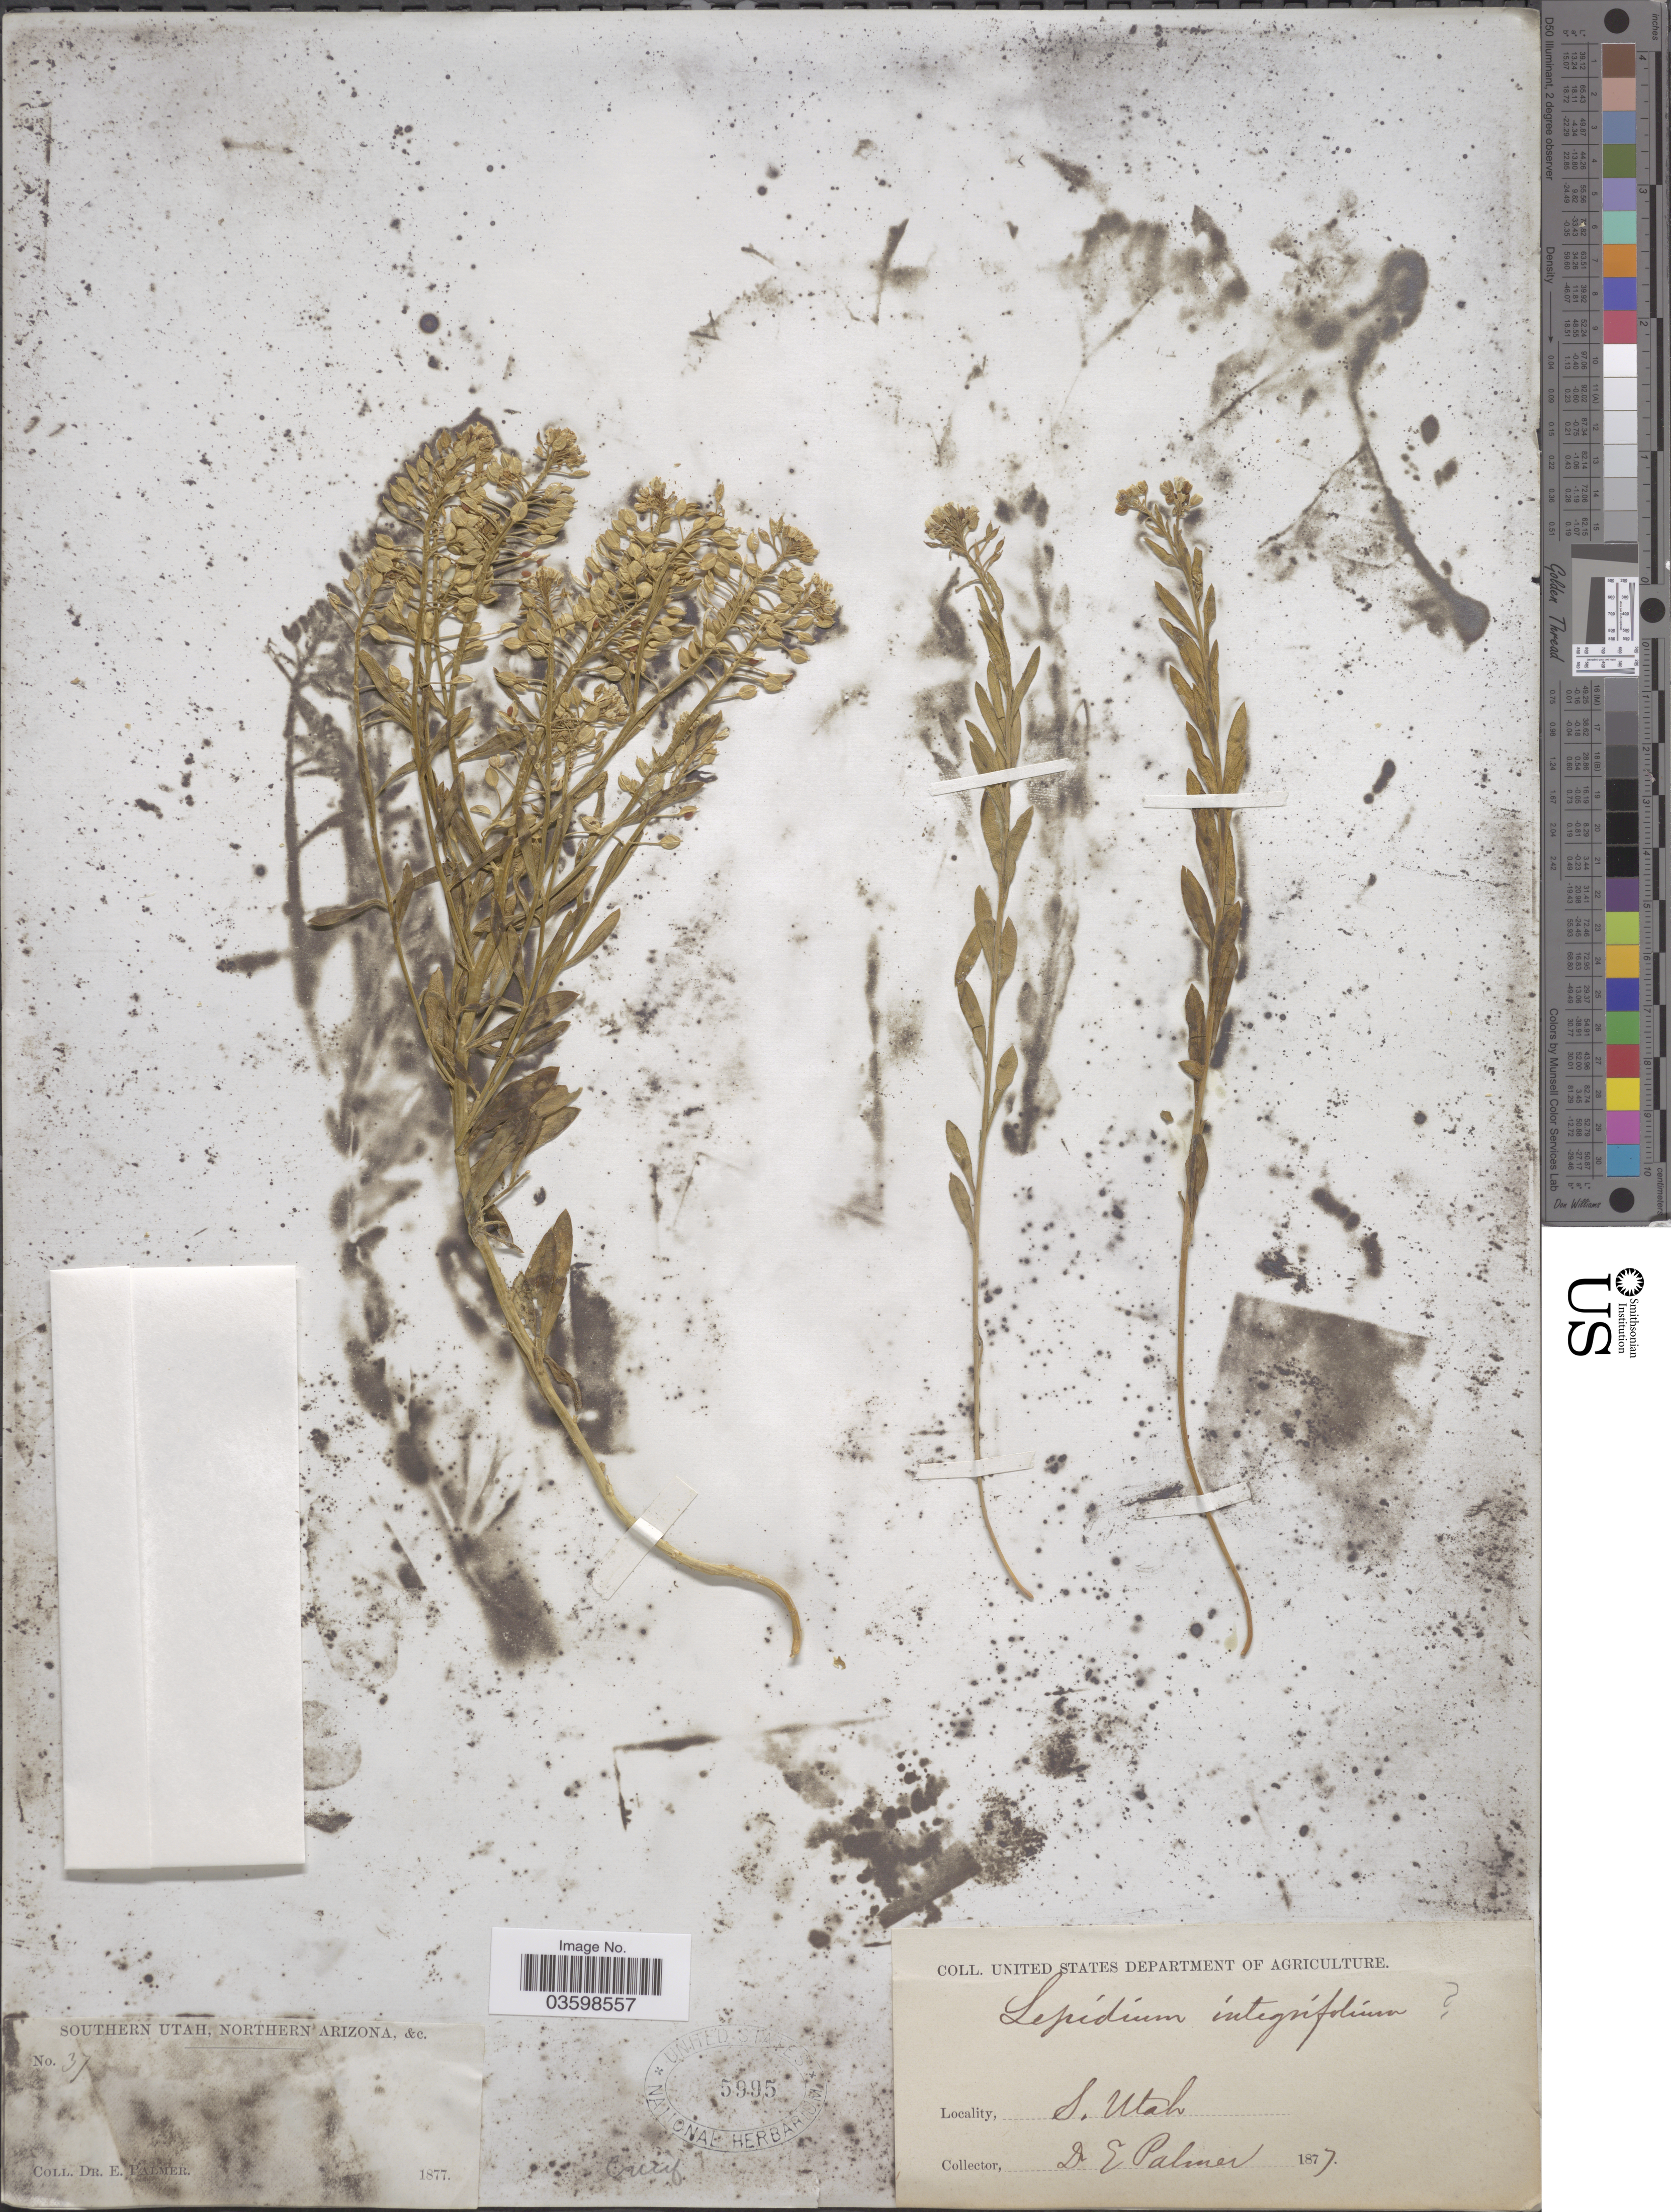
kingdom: Plantae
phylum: Tracheophyta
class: Magnoliopsida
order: Brassicales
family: Brassicaceae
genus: Lepidium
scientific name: Lepidium integrifolium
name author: Nutt.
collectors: E. Palmer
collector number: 37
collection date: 1877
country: United States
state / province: Utah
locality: Southern Utah.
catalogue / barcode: US 5995